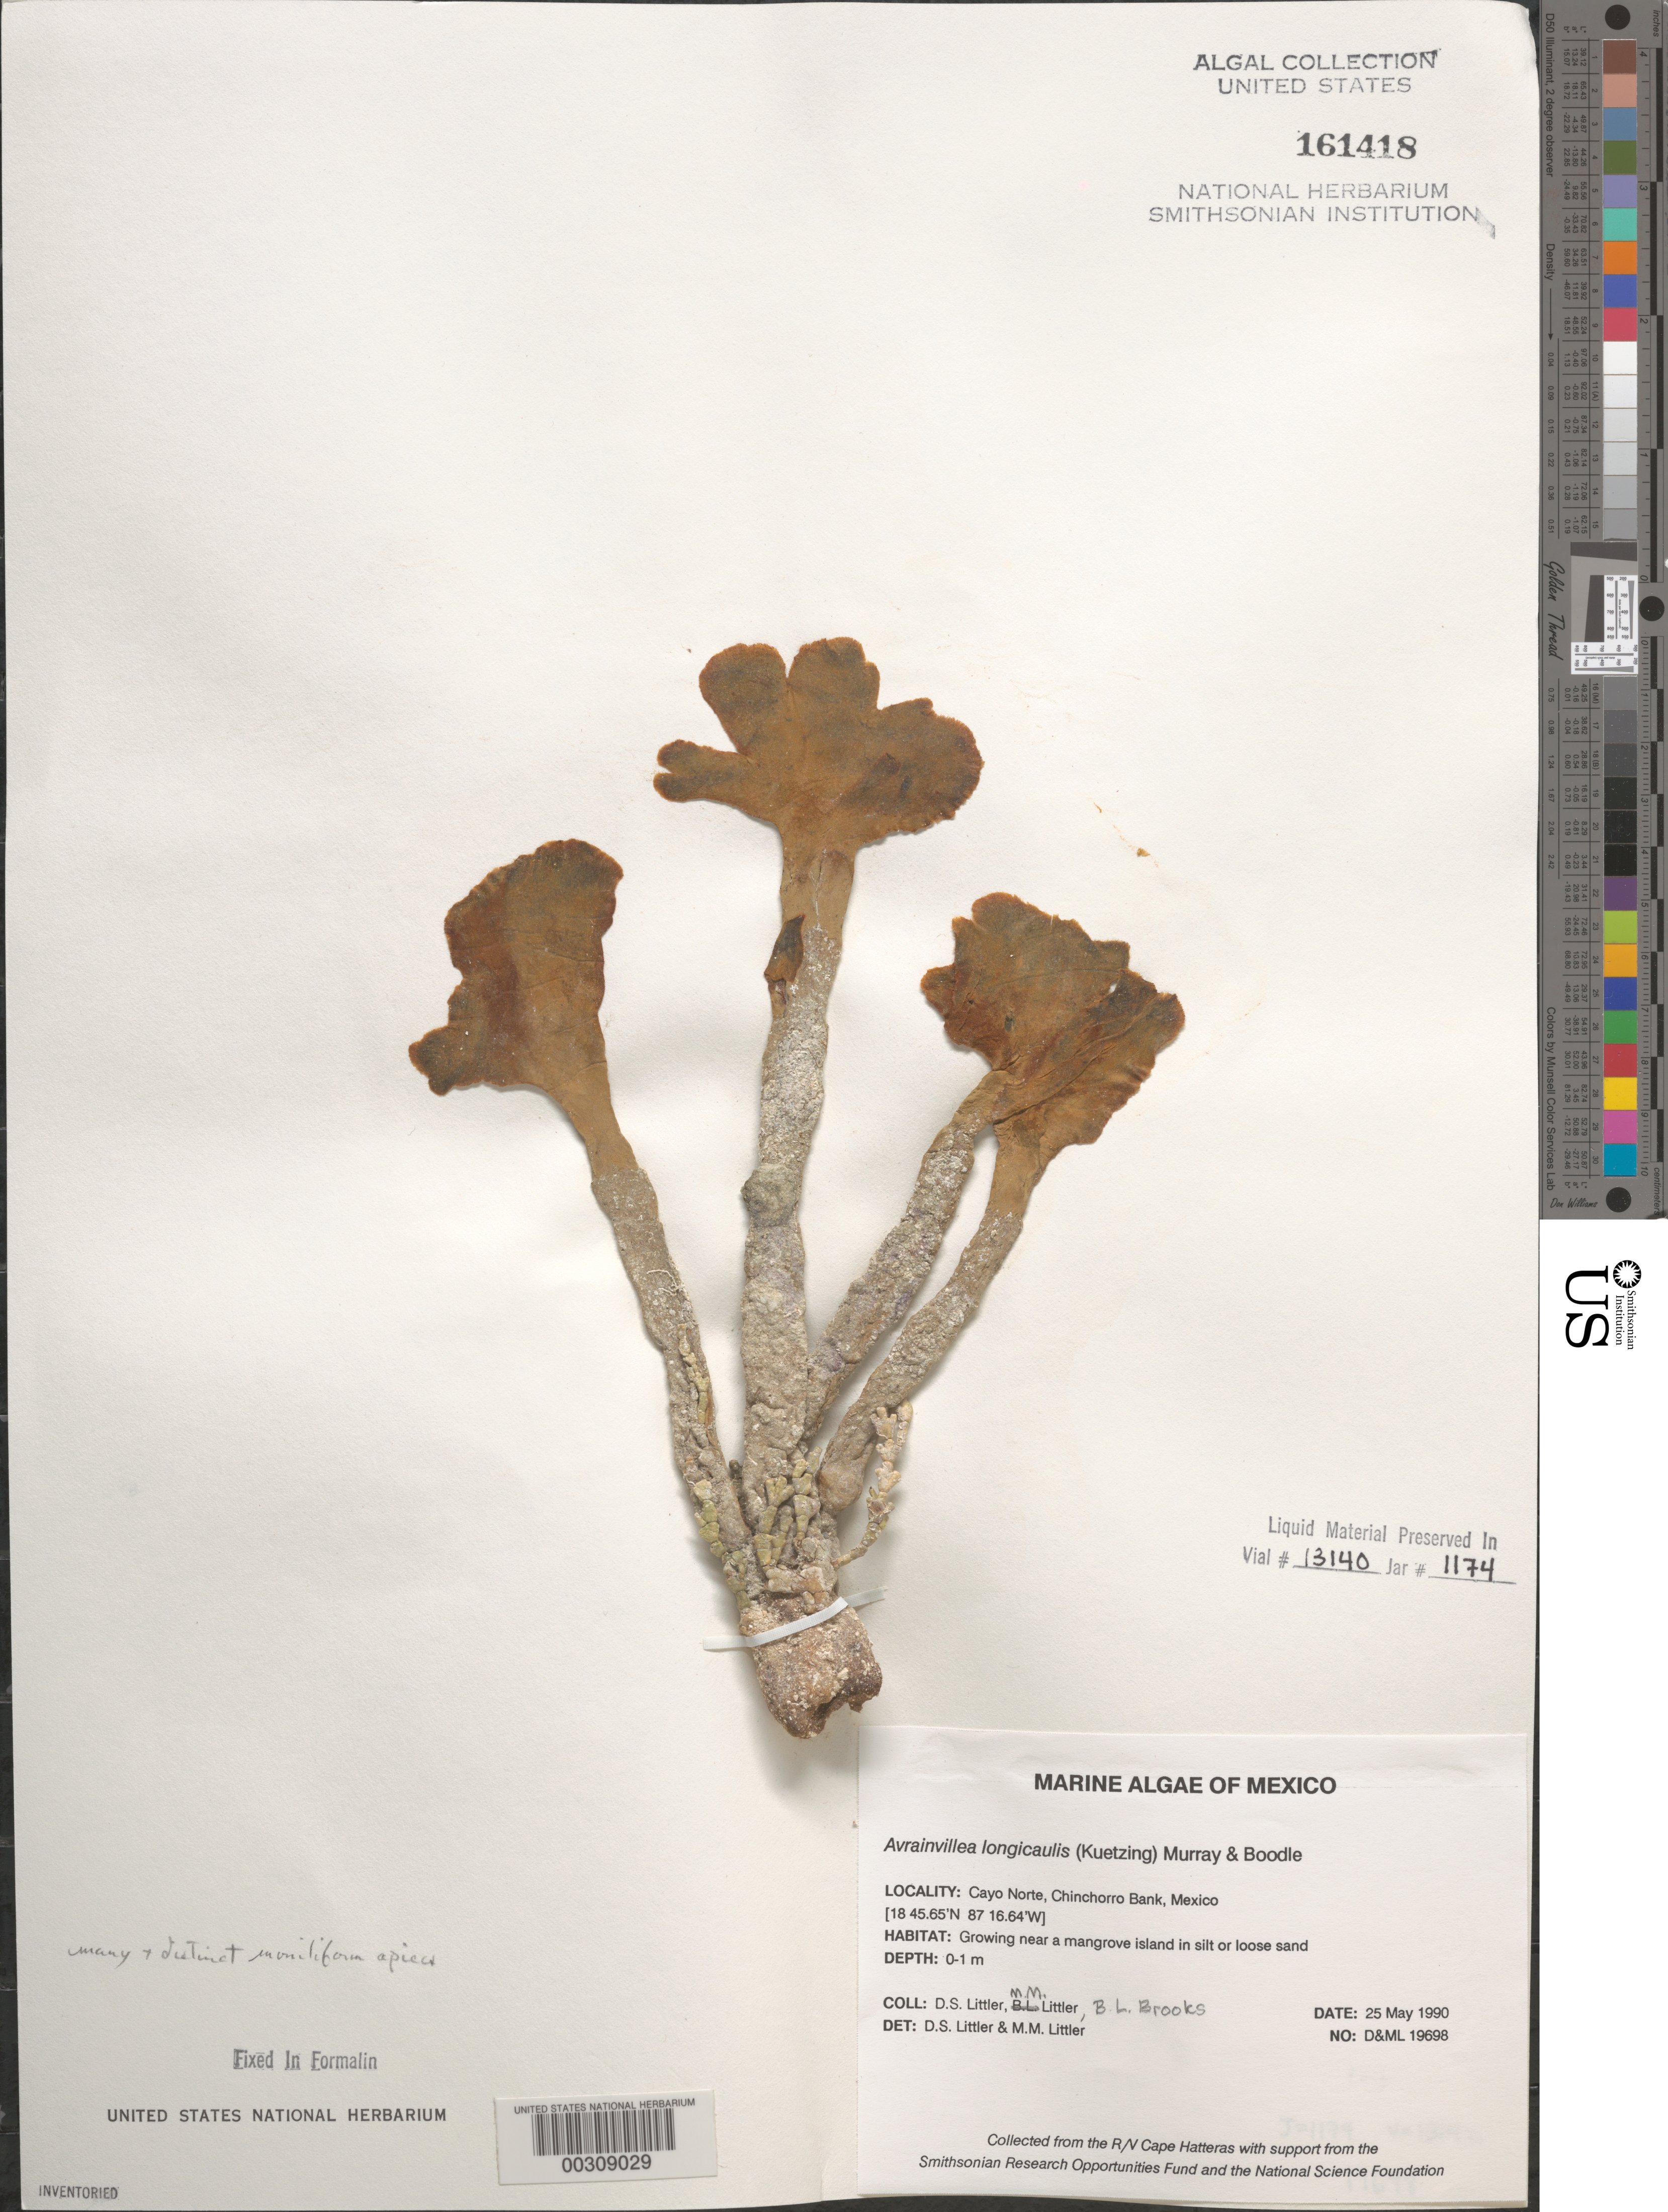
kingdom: Plantae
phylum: Chlorophyta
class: Ulvophyceae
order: Bryopsidales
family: Dichotomosiphonaceae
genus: Avrainvillea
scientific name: Avrainvillea longicaulis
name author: (Kütz.) G. Murray & Boodle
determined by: Littler, D. S.; Littler, M. M.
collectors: D. S. Littler, M. M. Littler & B. Brooks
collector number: D&ML 19698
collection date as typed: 25 May 1990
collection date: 1990-05-25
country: Mexico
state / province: Quintana Roo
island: Cayo Norte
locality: Chinchorro Bank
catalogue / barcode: US 161418